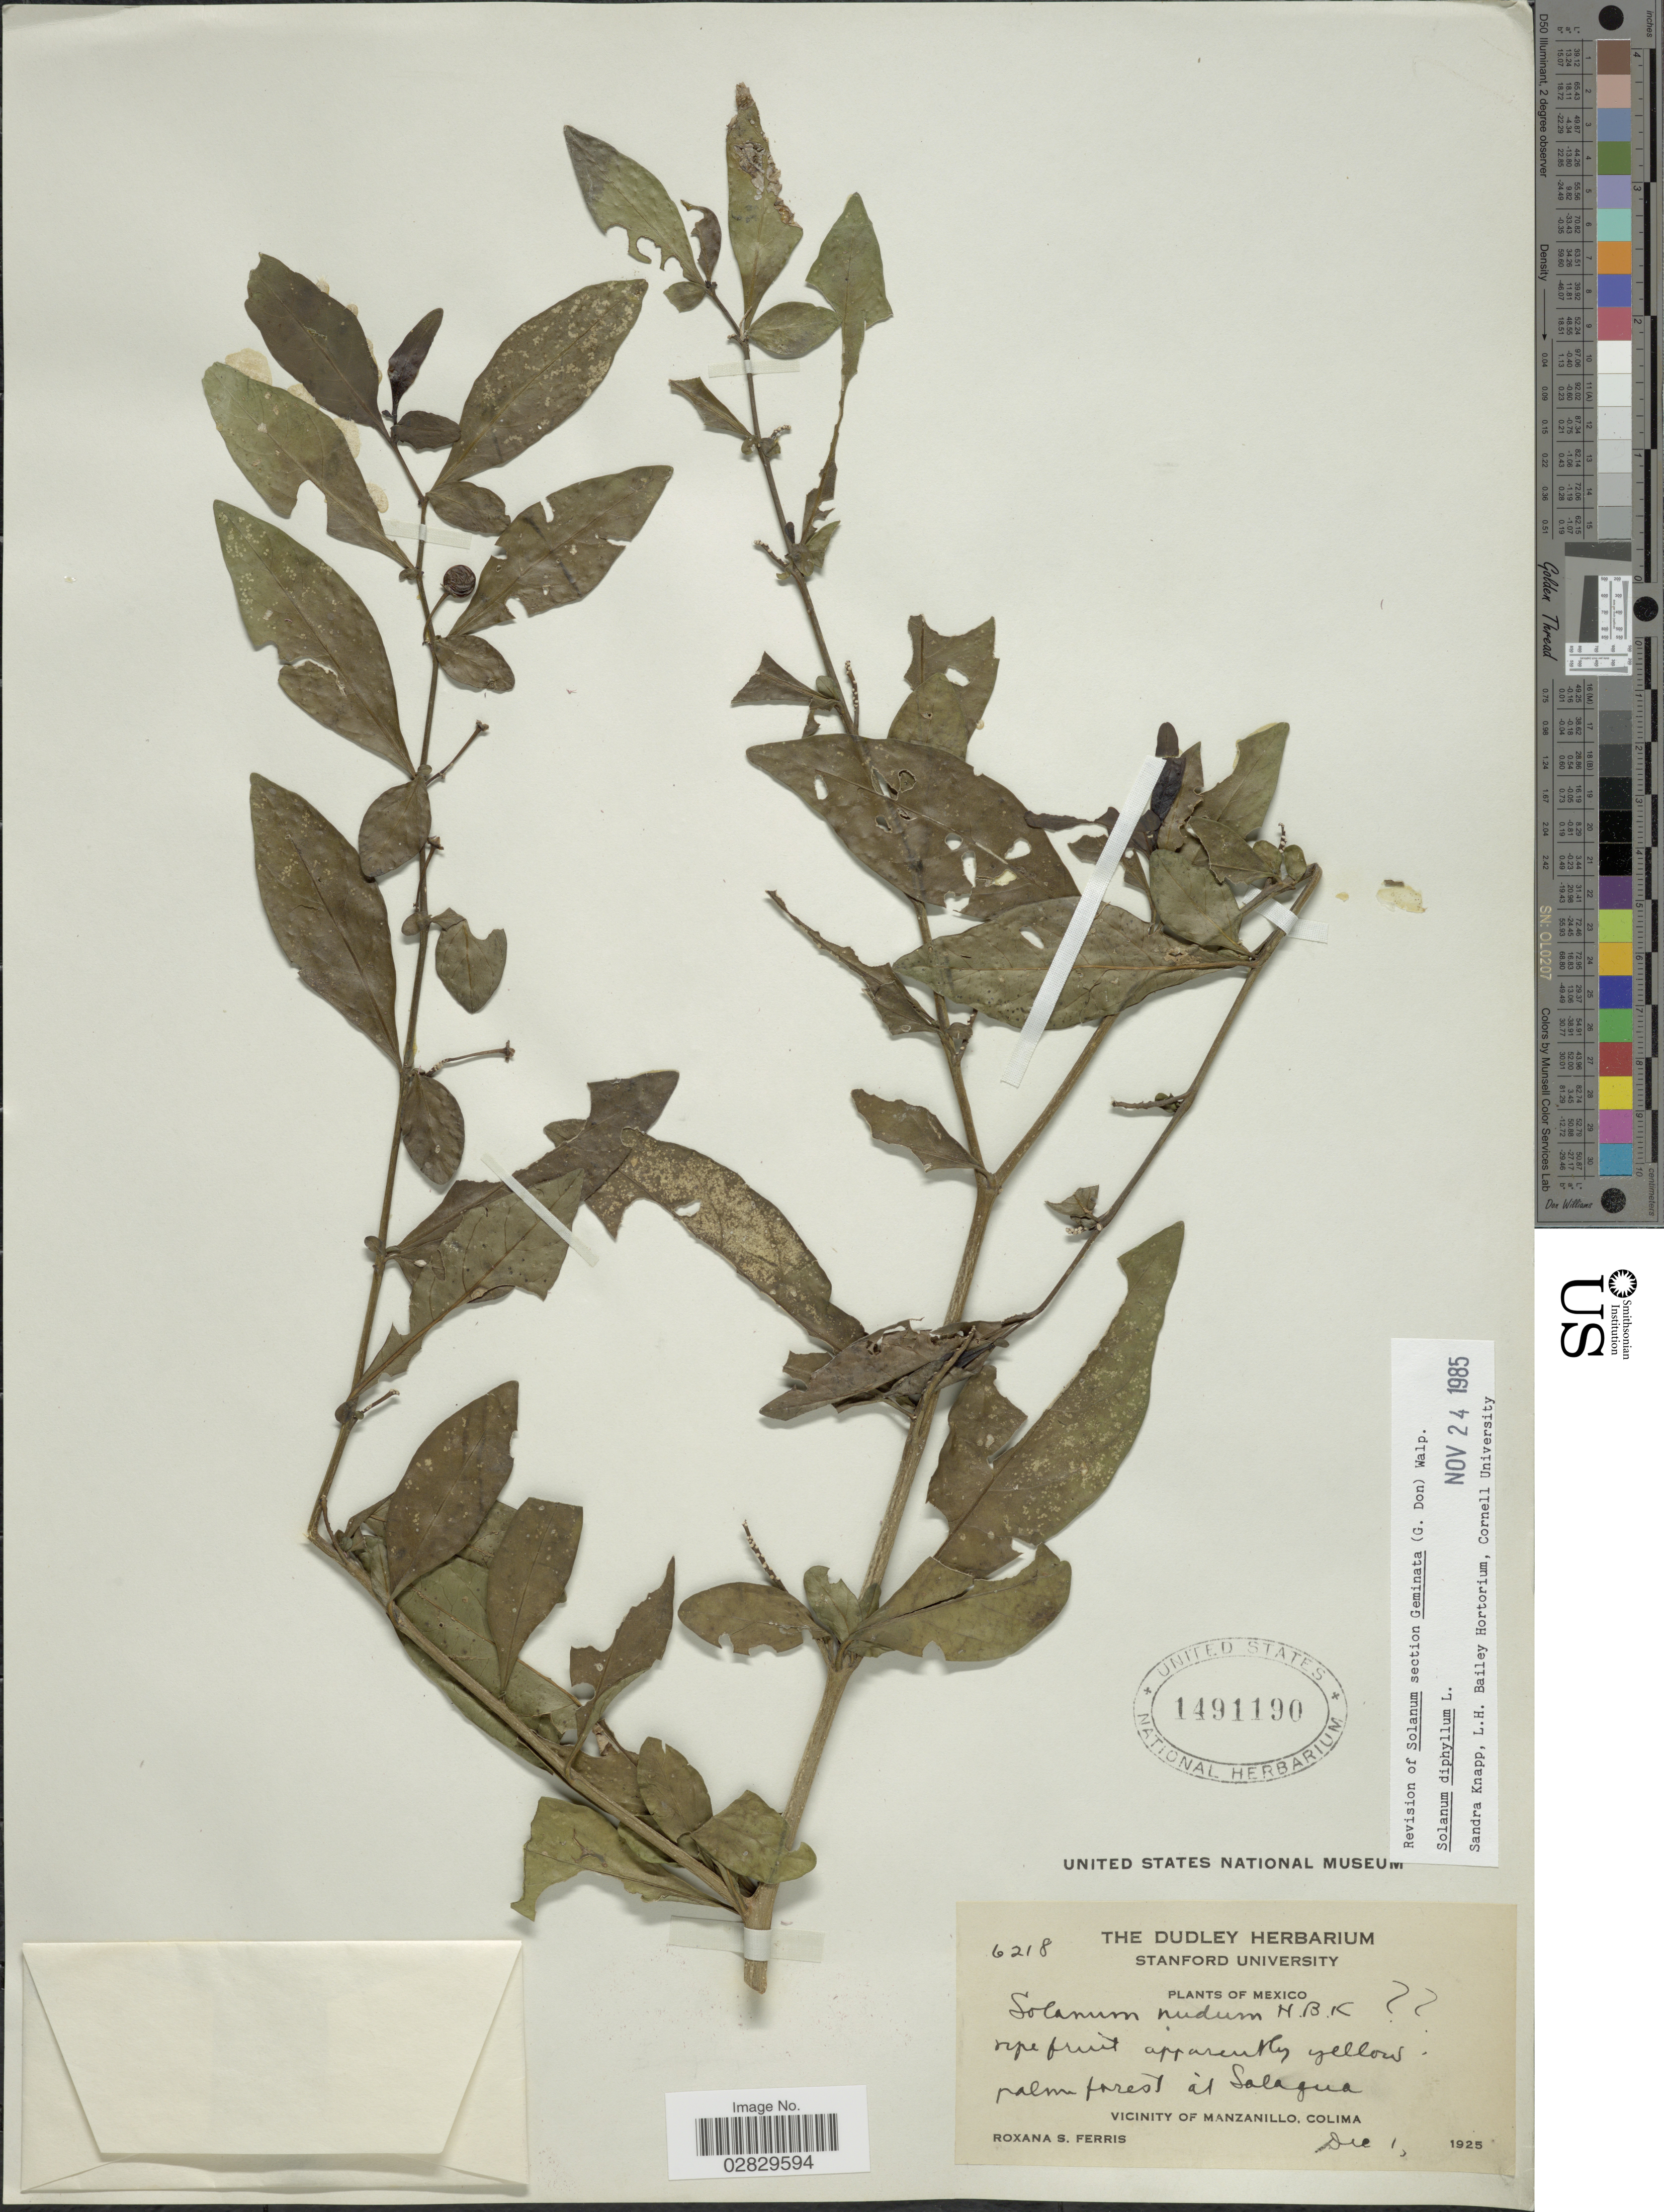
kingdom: Plantae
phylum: Tracheophyta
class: Magnoliopsida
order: Solanales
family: Solanaceae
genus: Solanum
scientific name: Solanum diphyllum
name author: L.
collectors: R. S. Ferris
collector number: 6218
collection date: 1925-12-01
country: Mexico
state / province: Colima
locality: Palm forest at Salagua. Vicinity of Manzanillo.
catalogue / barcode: US 1491190